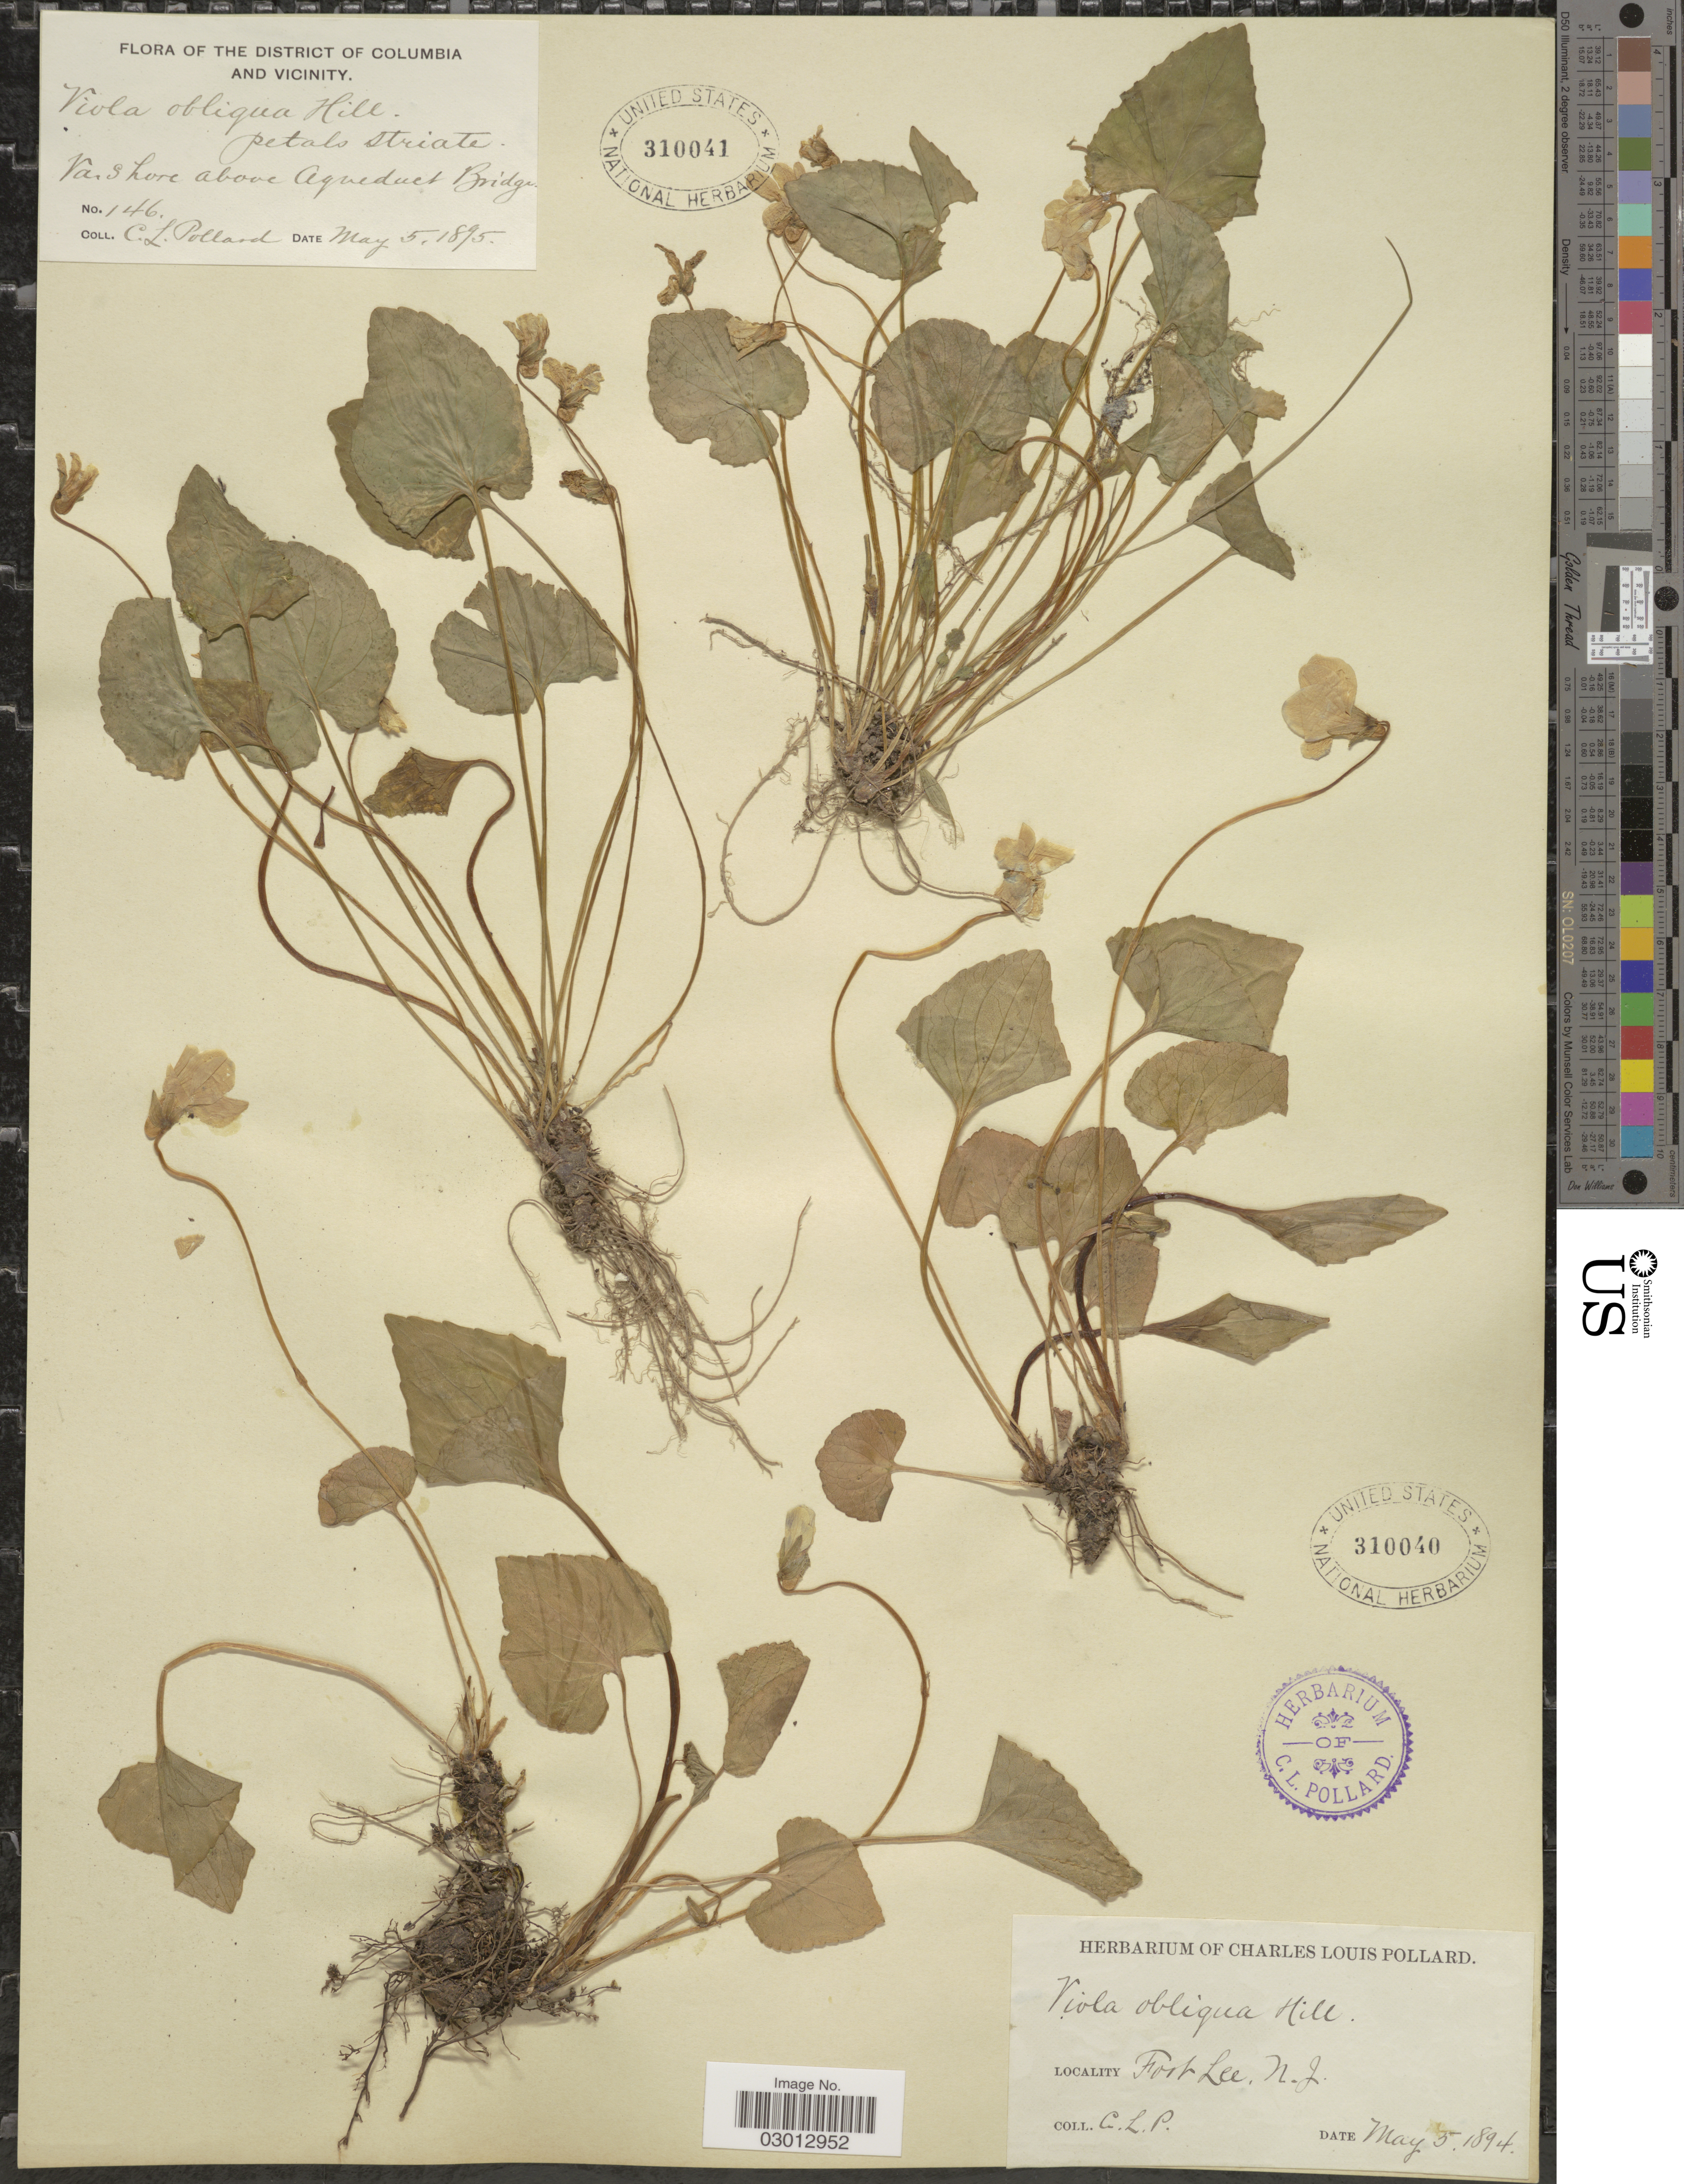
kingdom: Plantae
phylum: Tracheophyta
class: Magnoliopsida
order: Malpighiales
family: Violaceae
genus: Viola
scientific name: Viola papilionacea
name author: Pursh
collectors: C. L. Pollard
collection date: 1894-05-05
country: United States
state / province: New Jersey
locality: Fort Lee, N. J.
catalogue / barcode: US 310040